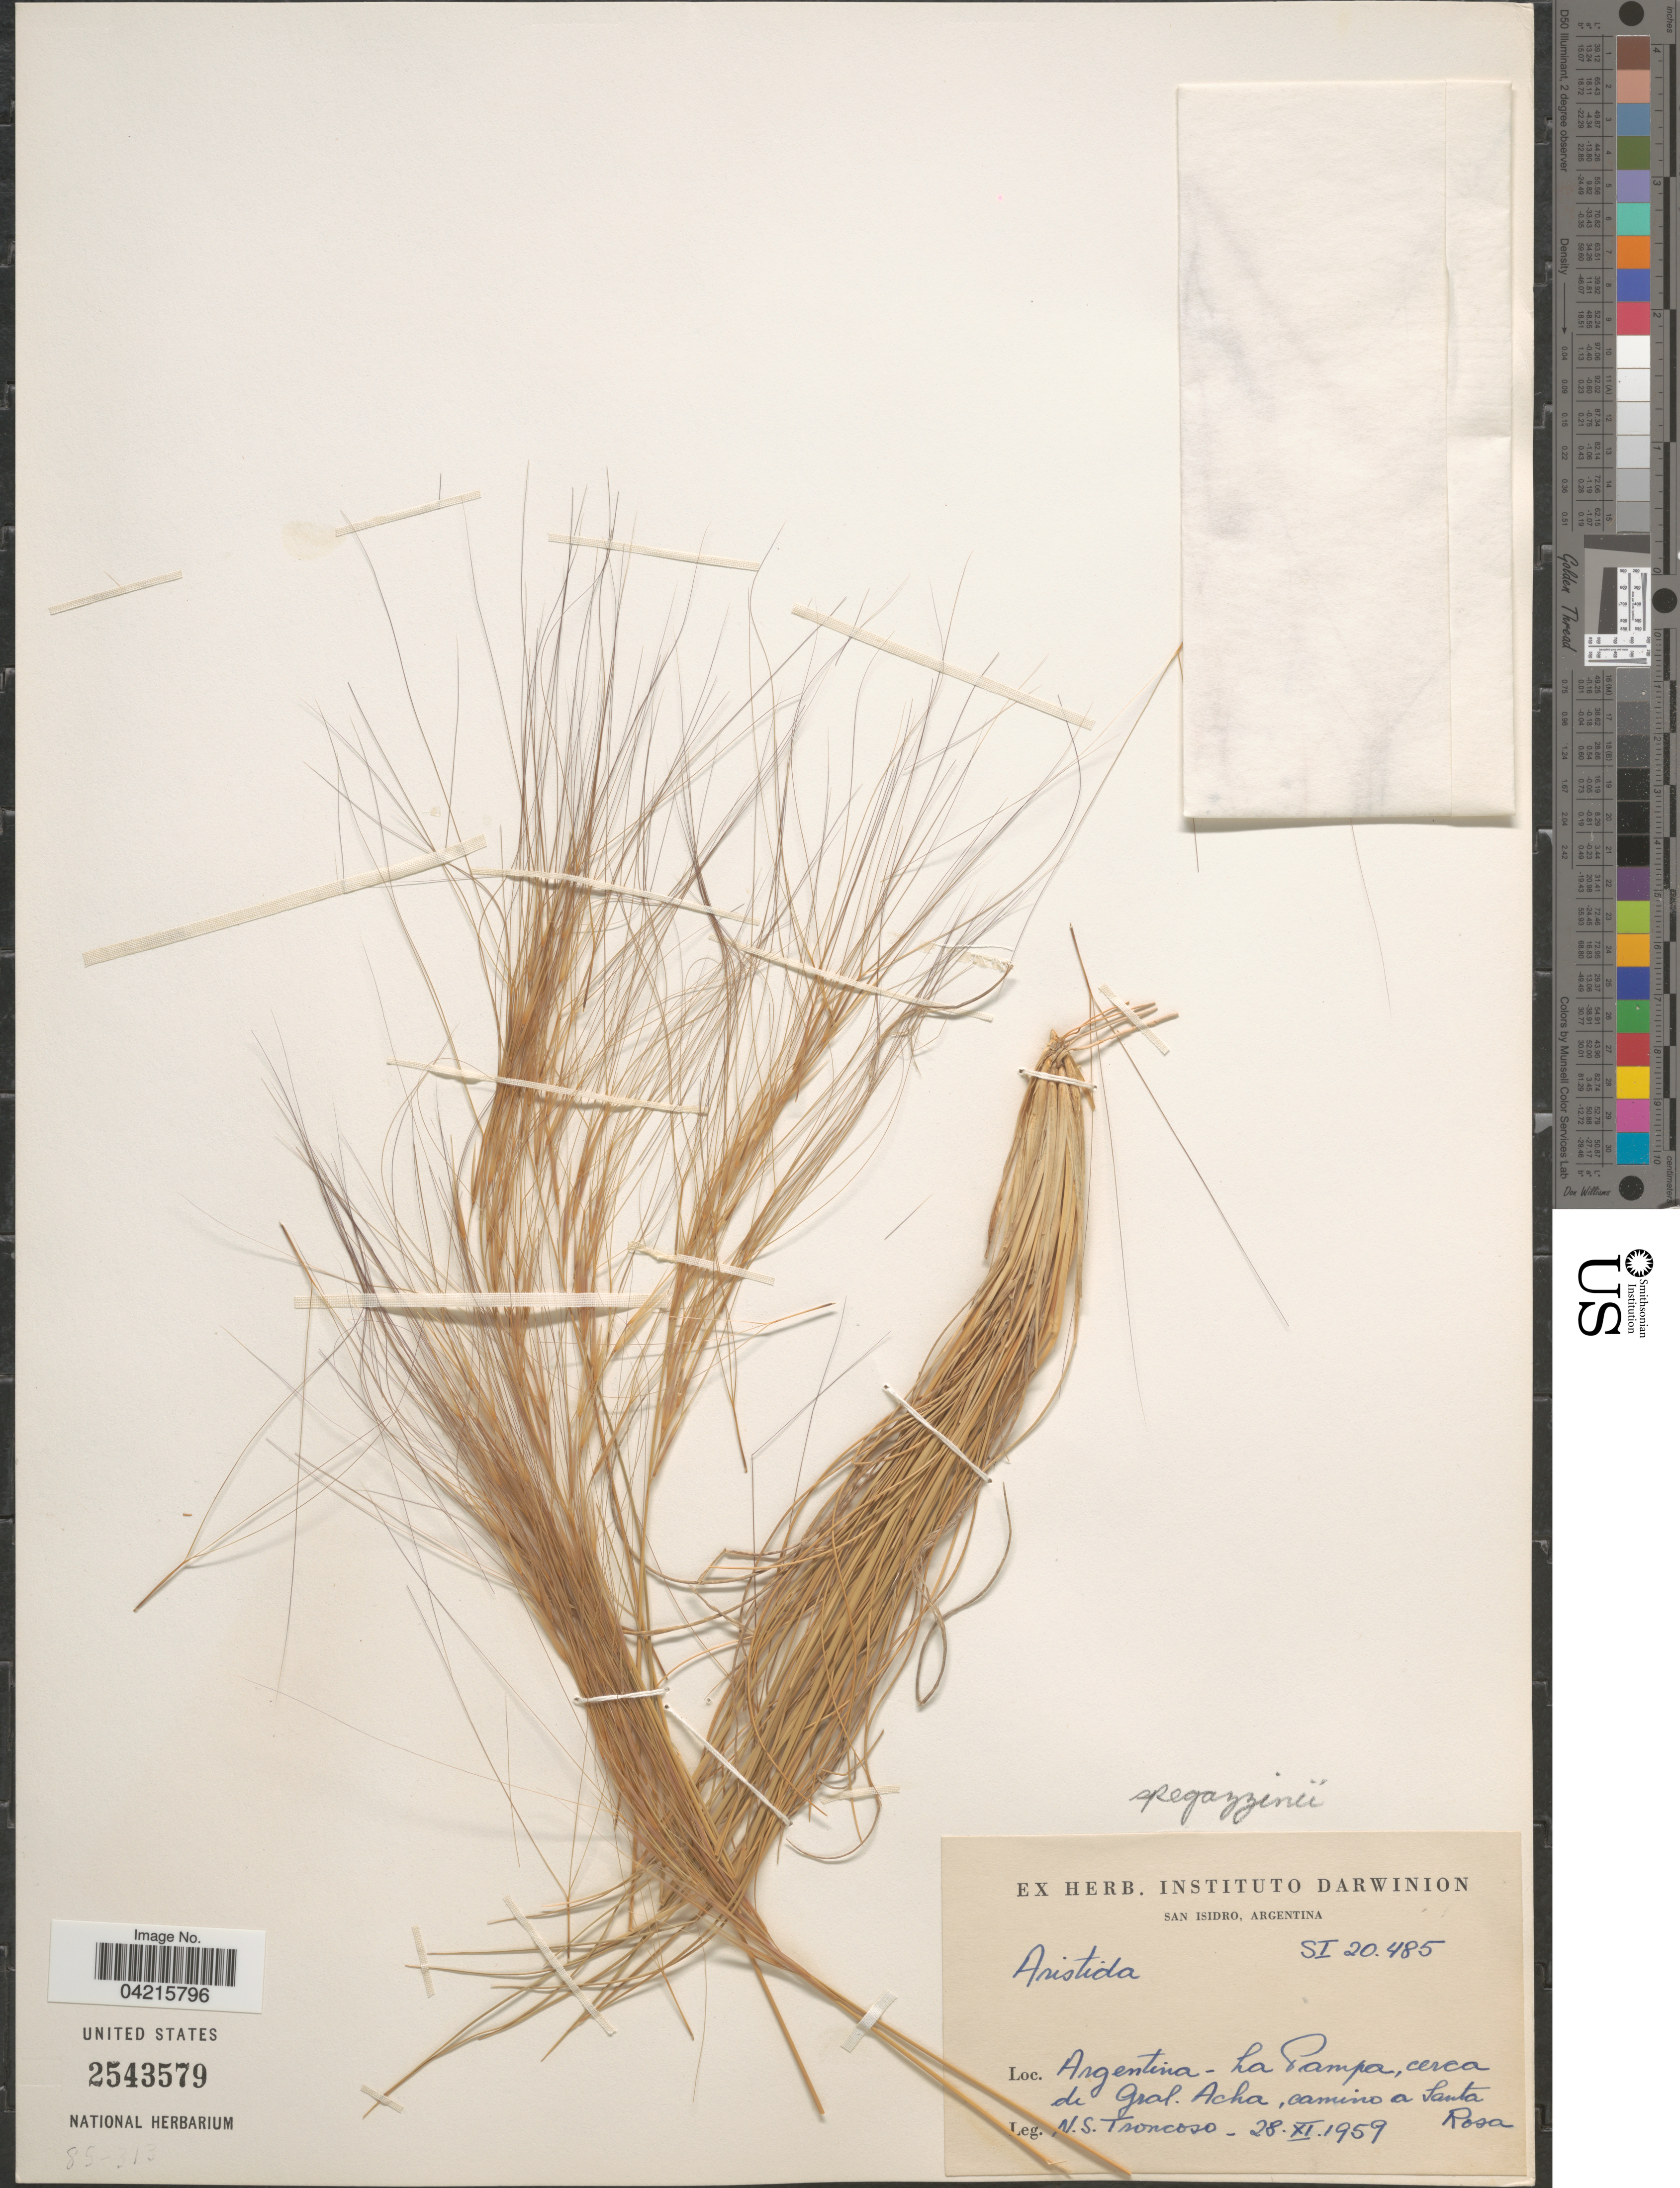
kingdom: Plantae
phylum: Tracheophyta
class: Liliopsida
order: Poales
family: Poaceae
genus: Aristida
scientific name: Aristida spegazzinii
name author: Arechav.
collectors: N. Troncoso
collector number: SI20485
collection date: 1959-11-28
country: Argentina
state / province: La Pampa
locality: Cerca de Gral. Acha ,camino a Santa Rosa.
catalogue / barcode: US 2543579